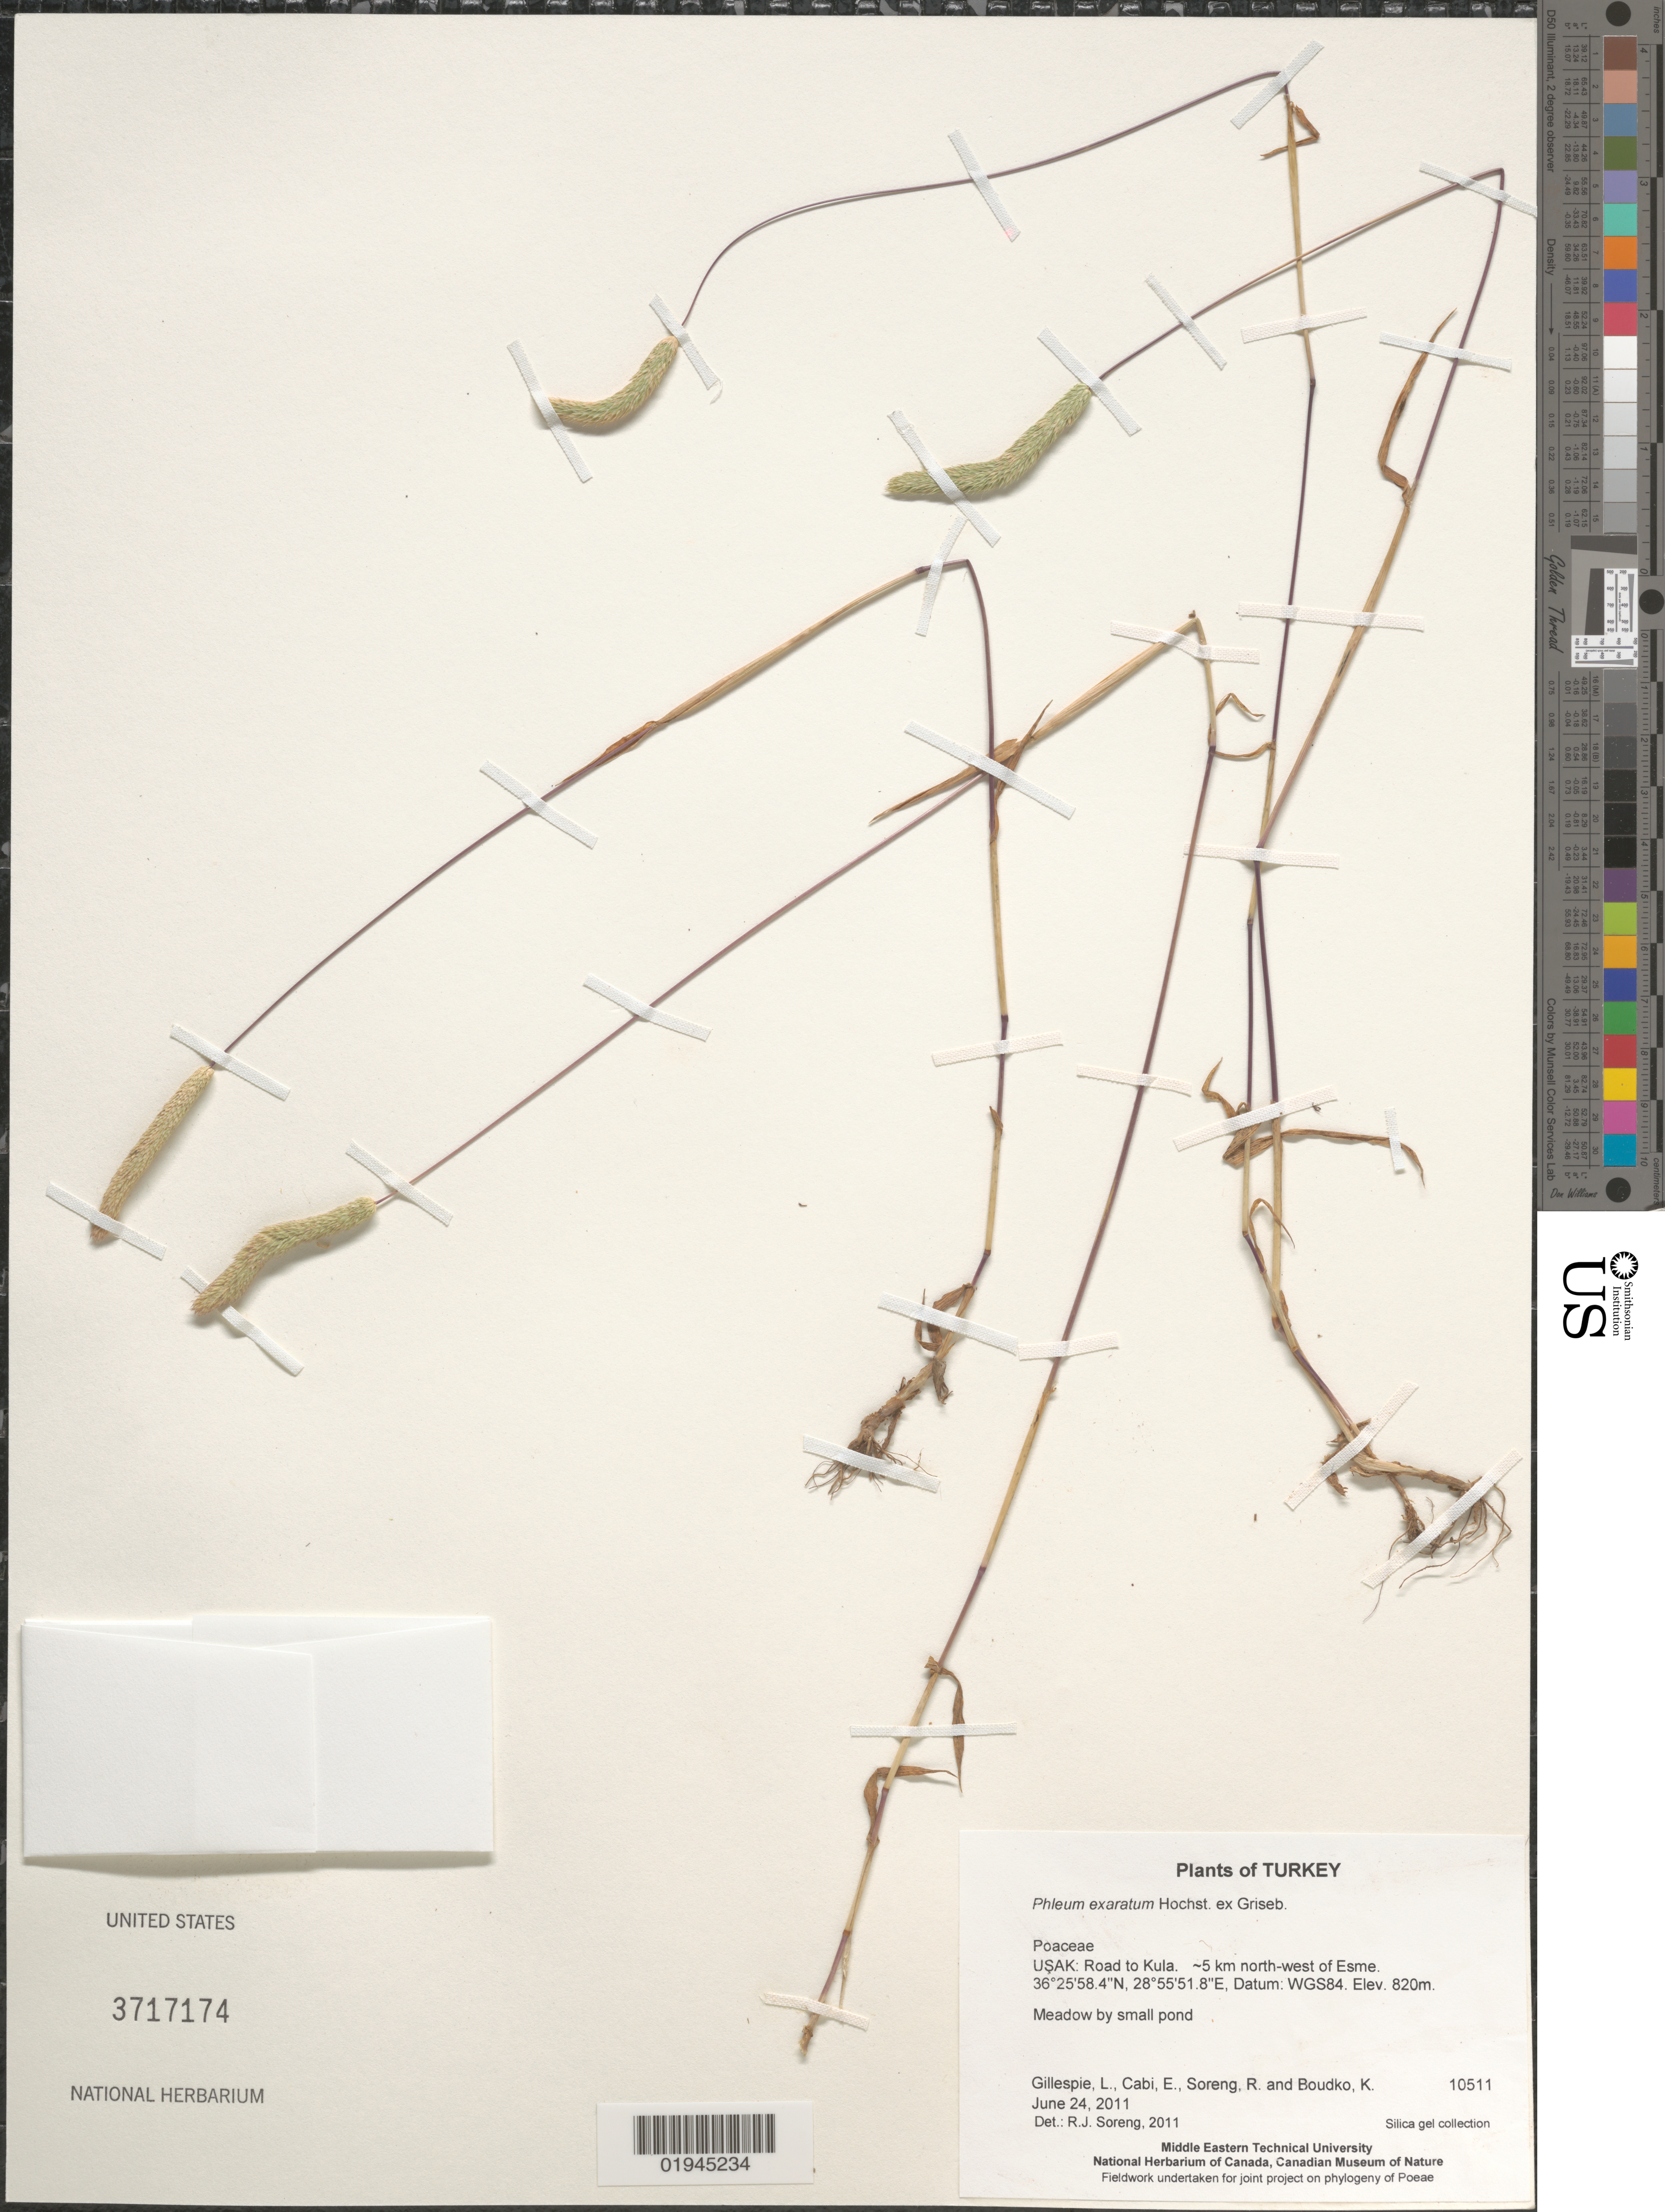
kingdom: Plantae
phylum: Tracheophyta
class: Liliopsida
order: Poales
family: Poaceae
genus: Phleum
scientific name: Phleum exaratum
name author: Hochst. ex Griseb.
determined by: Soreng, Robert J., Research Associate (BOT), Smithsonian Institution - National Museum of Natural History (UNITED STATES)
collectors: L. J. Gillespie, E. Cabi, R. J. Soreng & K. Boudko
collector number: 10511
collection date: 2011-06-24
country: Turkey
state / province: Usak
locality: Road to Kula. ~5 km north-west of Esme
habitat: Meadow by small pond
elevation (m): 820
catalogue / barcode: US 3717174